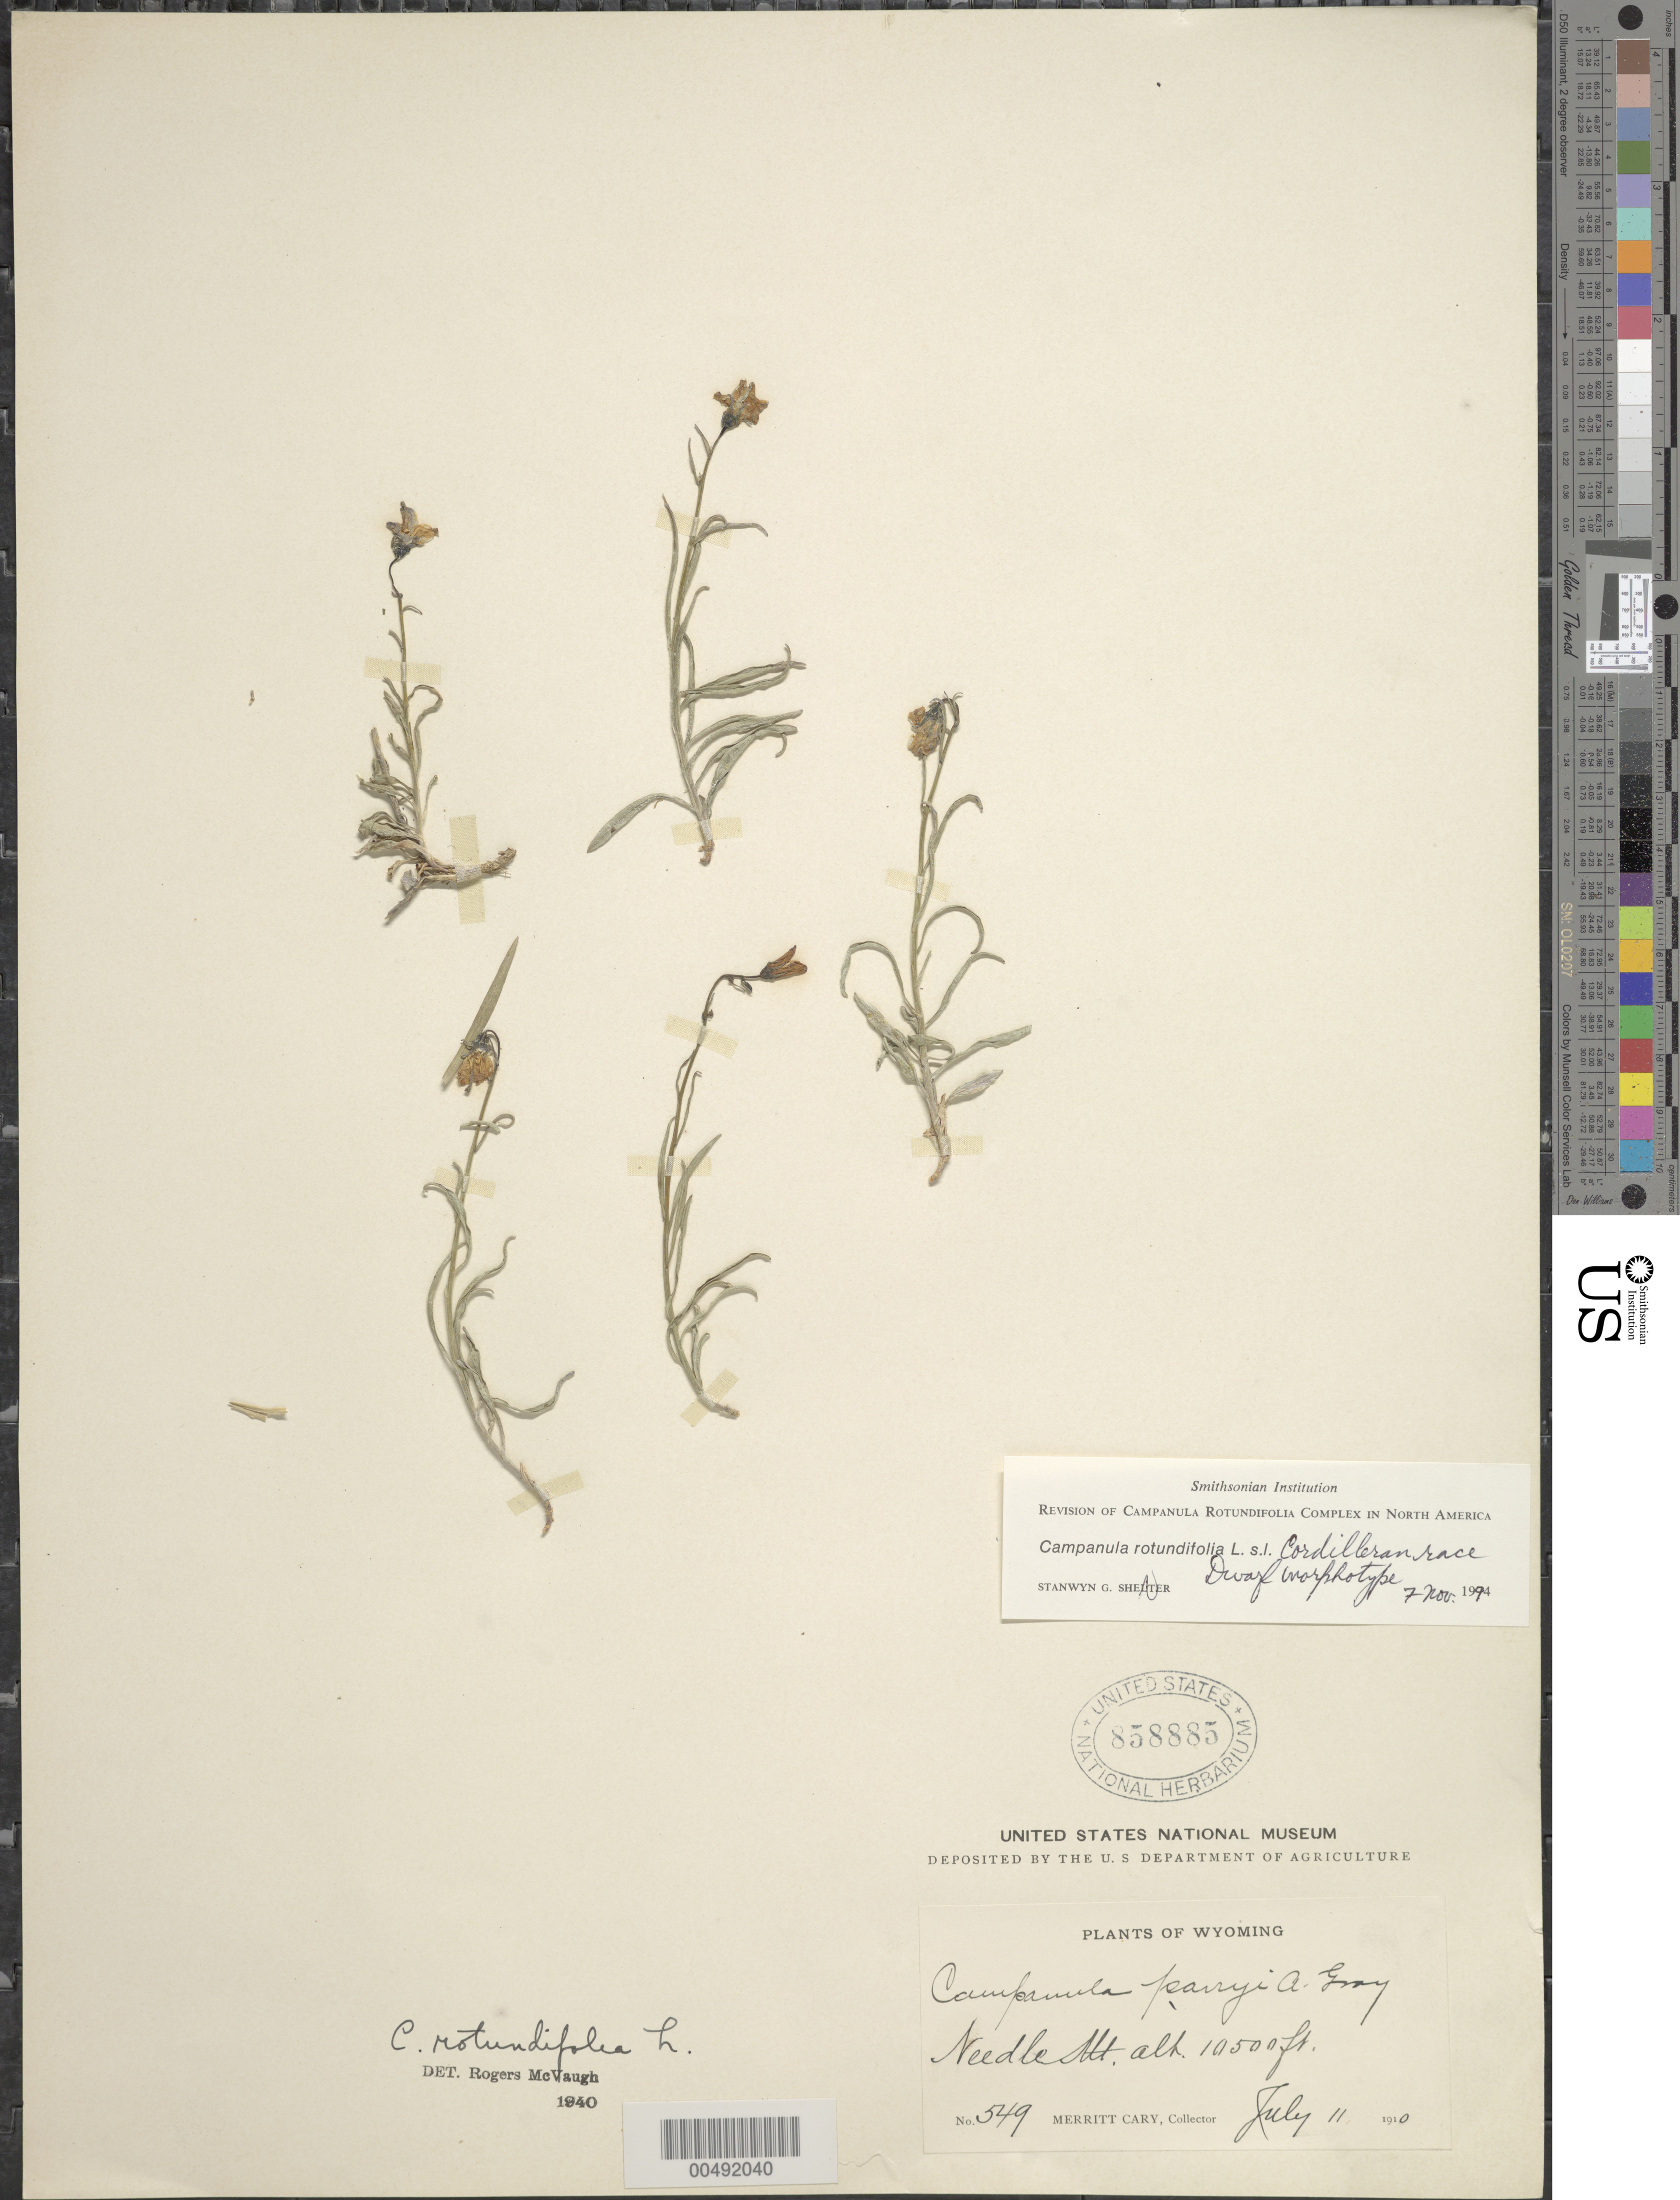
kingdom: Plantae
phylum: Tracheophyta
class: Magnoliopsida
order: Asterales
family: Campanulaceae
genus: Campanula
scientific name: Campanula rotundifolia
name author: L.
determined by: McVaugh, R.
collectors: M. Cary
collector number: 549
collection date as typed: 11 Jul 1910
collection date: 1910-07-11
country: United States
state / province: Wyoming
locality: Needle Mountain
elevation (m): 3200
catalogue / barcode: US 858885